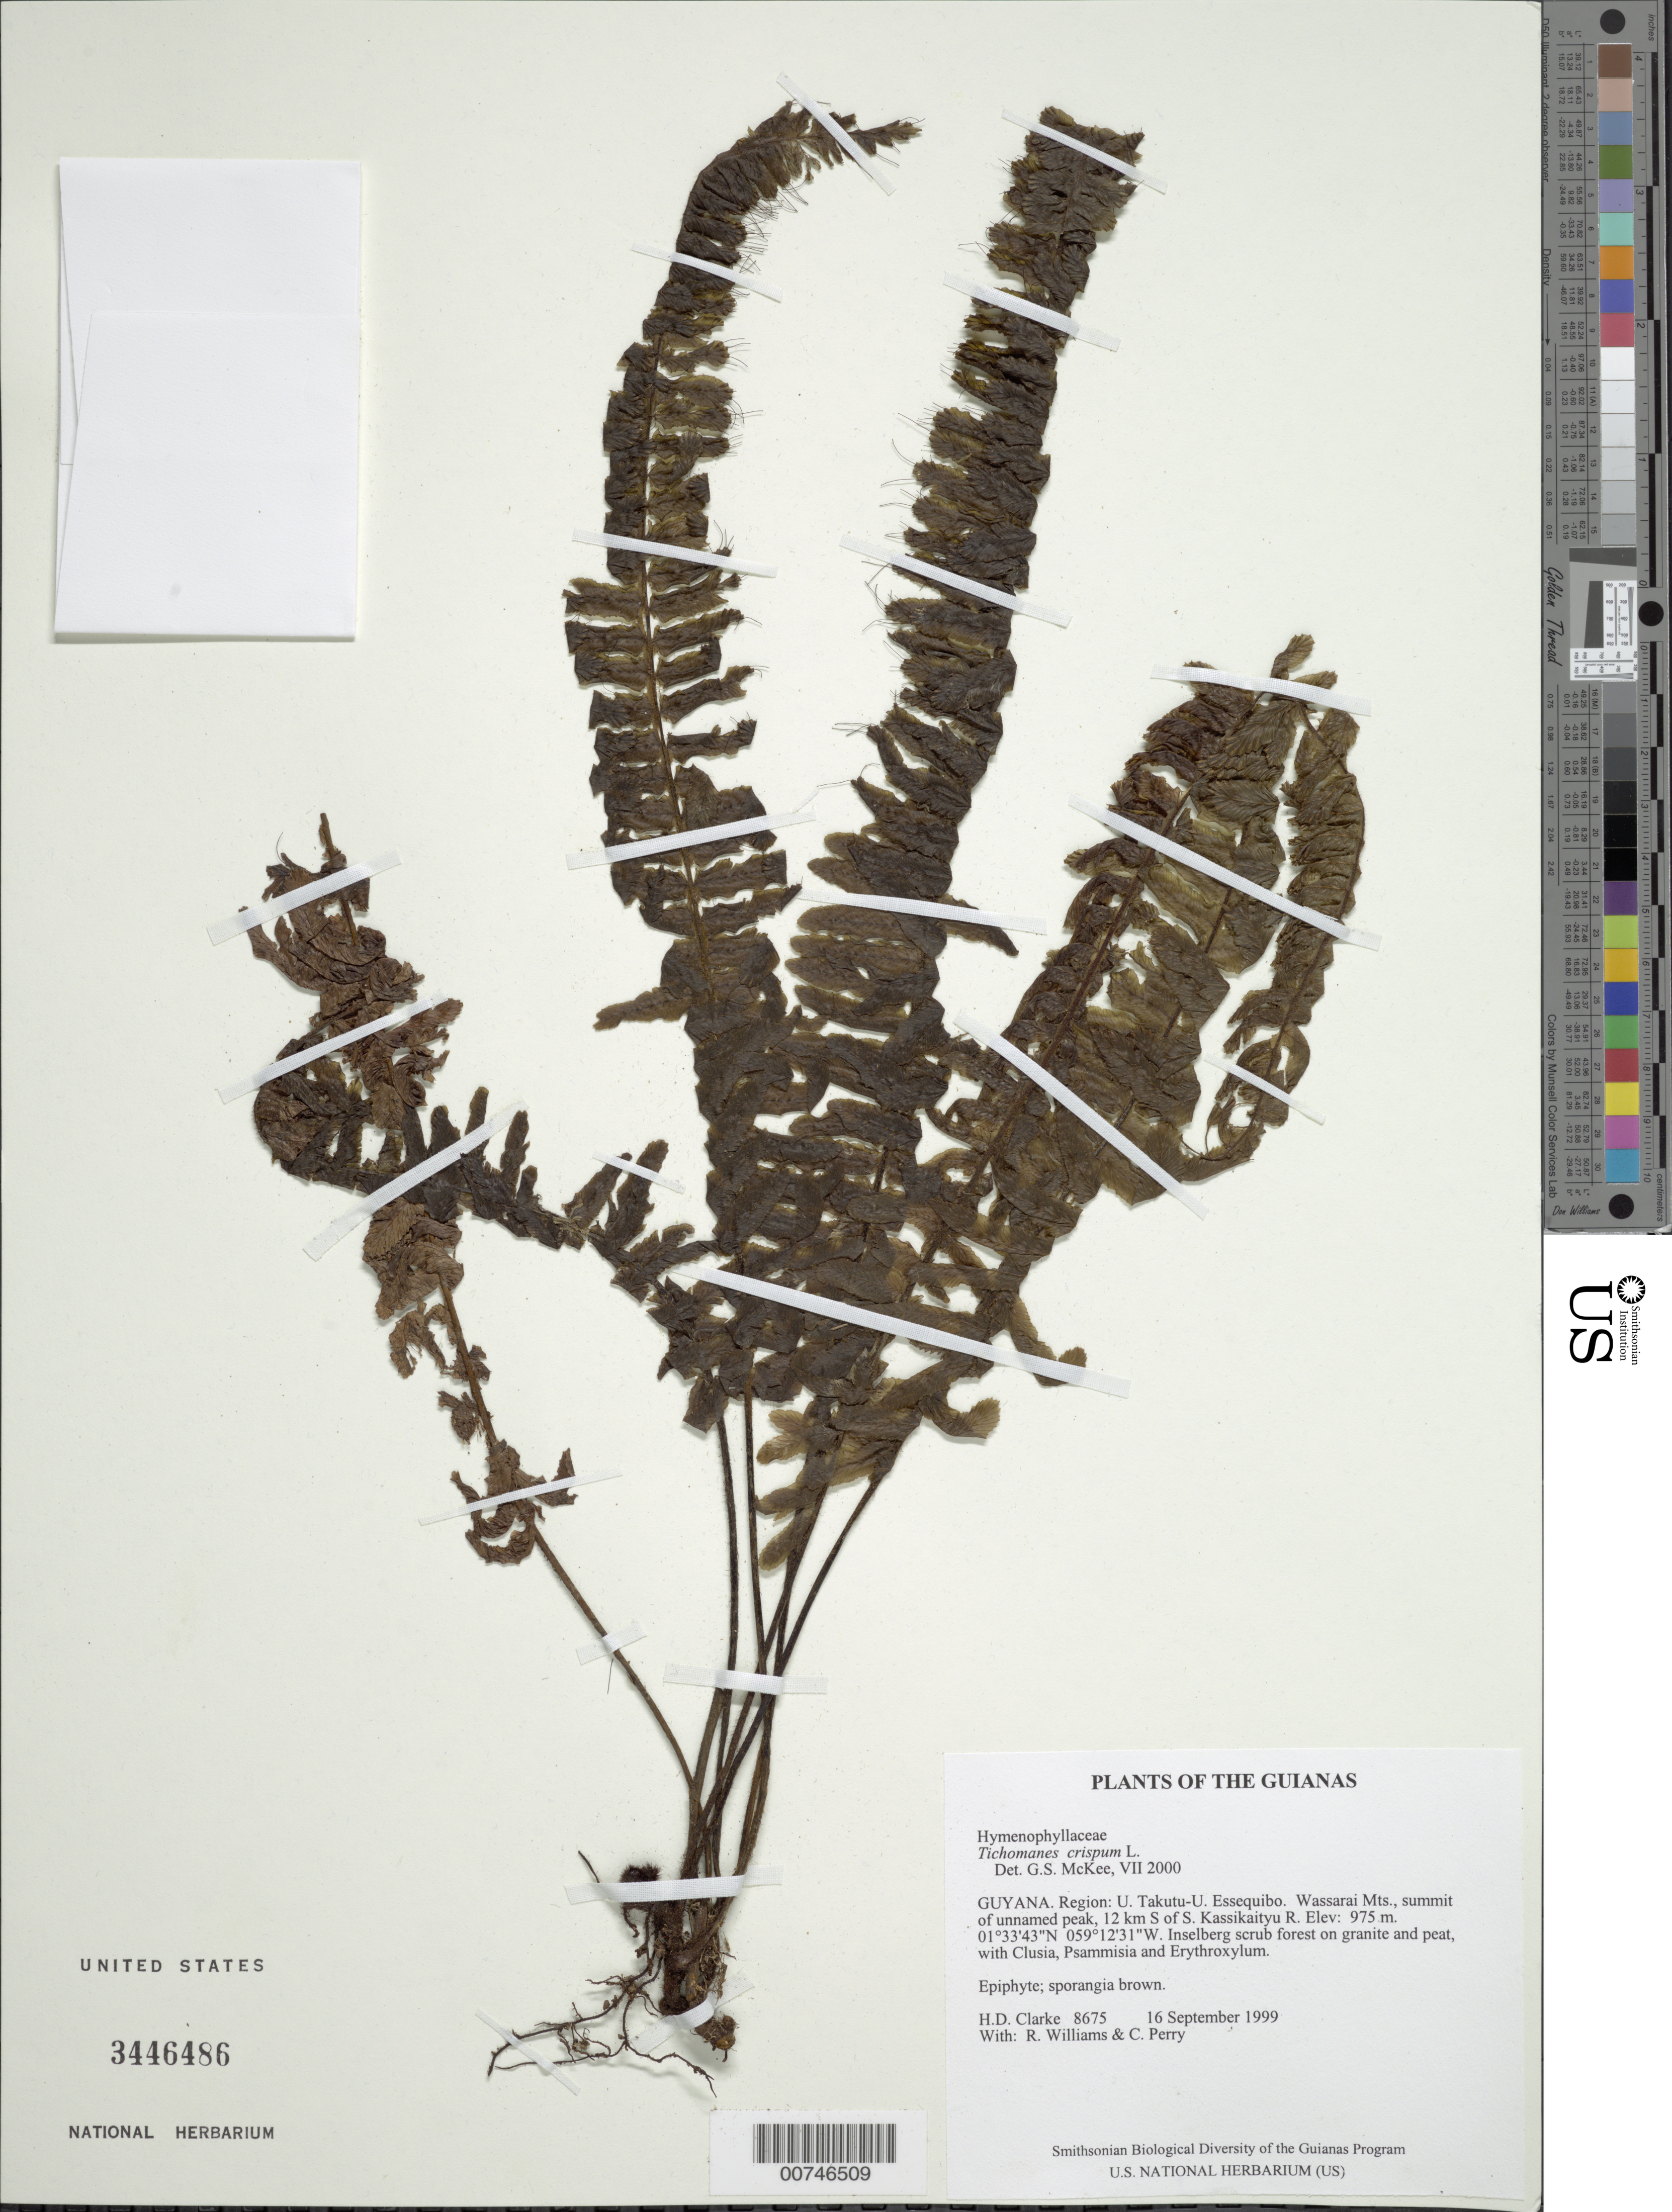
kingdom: Plantae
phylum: Tracheophyta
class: Polypodiopsida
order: Hymenophyllales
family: Hymenophyllaceae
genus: Trichomanes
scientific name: Trichomanes crispum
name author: L.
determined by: McKee, G. S., (US), NMNH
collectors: H. D. Clarke, R. Williams & C. Perry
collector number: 8675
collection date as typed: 16 September 1999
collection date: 1999-09-16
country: Guyana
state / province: U. Takutu-U. Essequibo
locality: Wassarai Mts., summit of unnamed peak, 12 km S of S. Kassikaityu R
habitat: Inselberg scrub forest on granite and peat, with Clusia, Psammisia and Erythroxylum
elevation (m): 975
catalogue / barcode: US 3446486